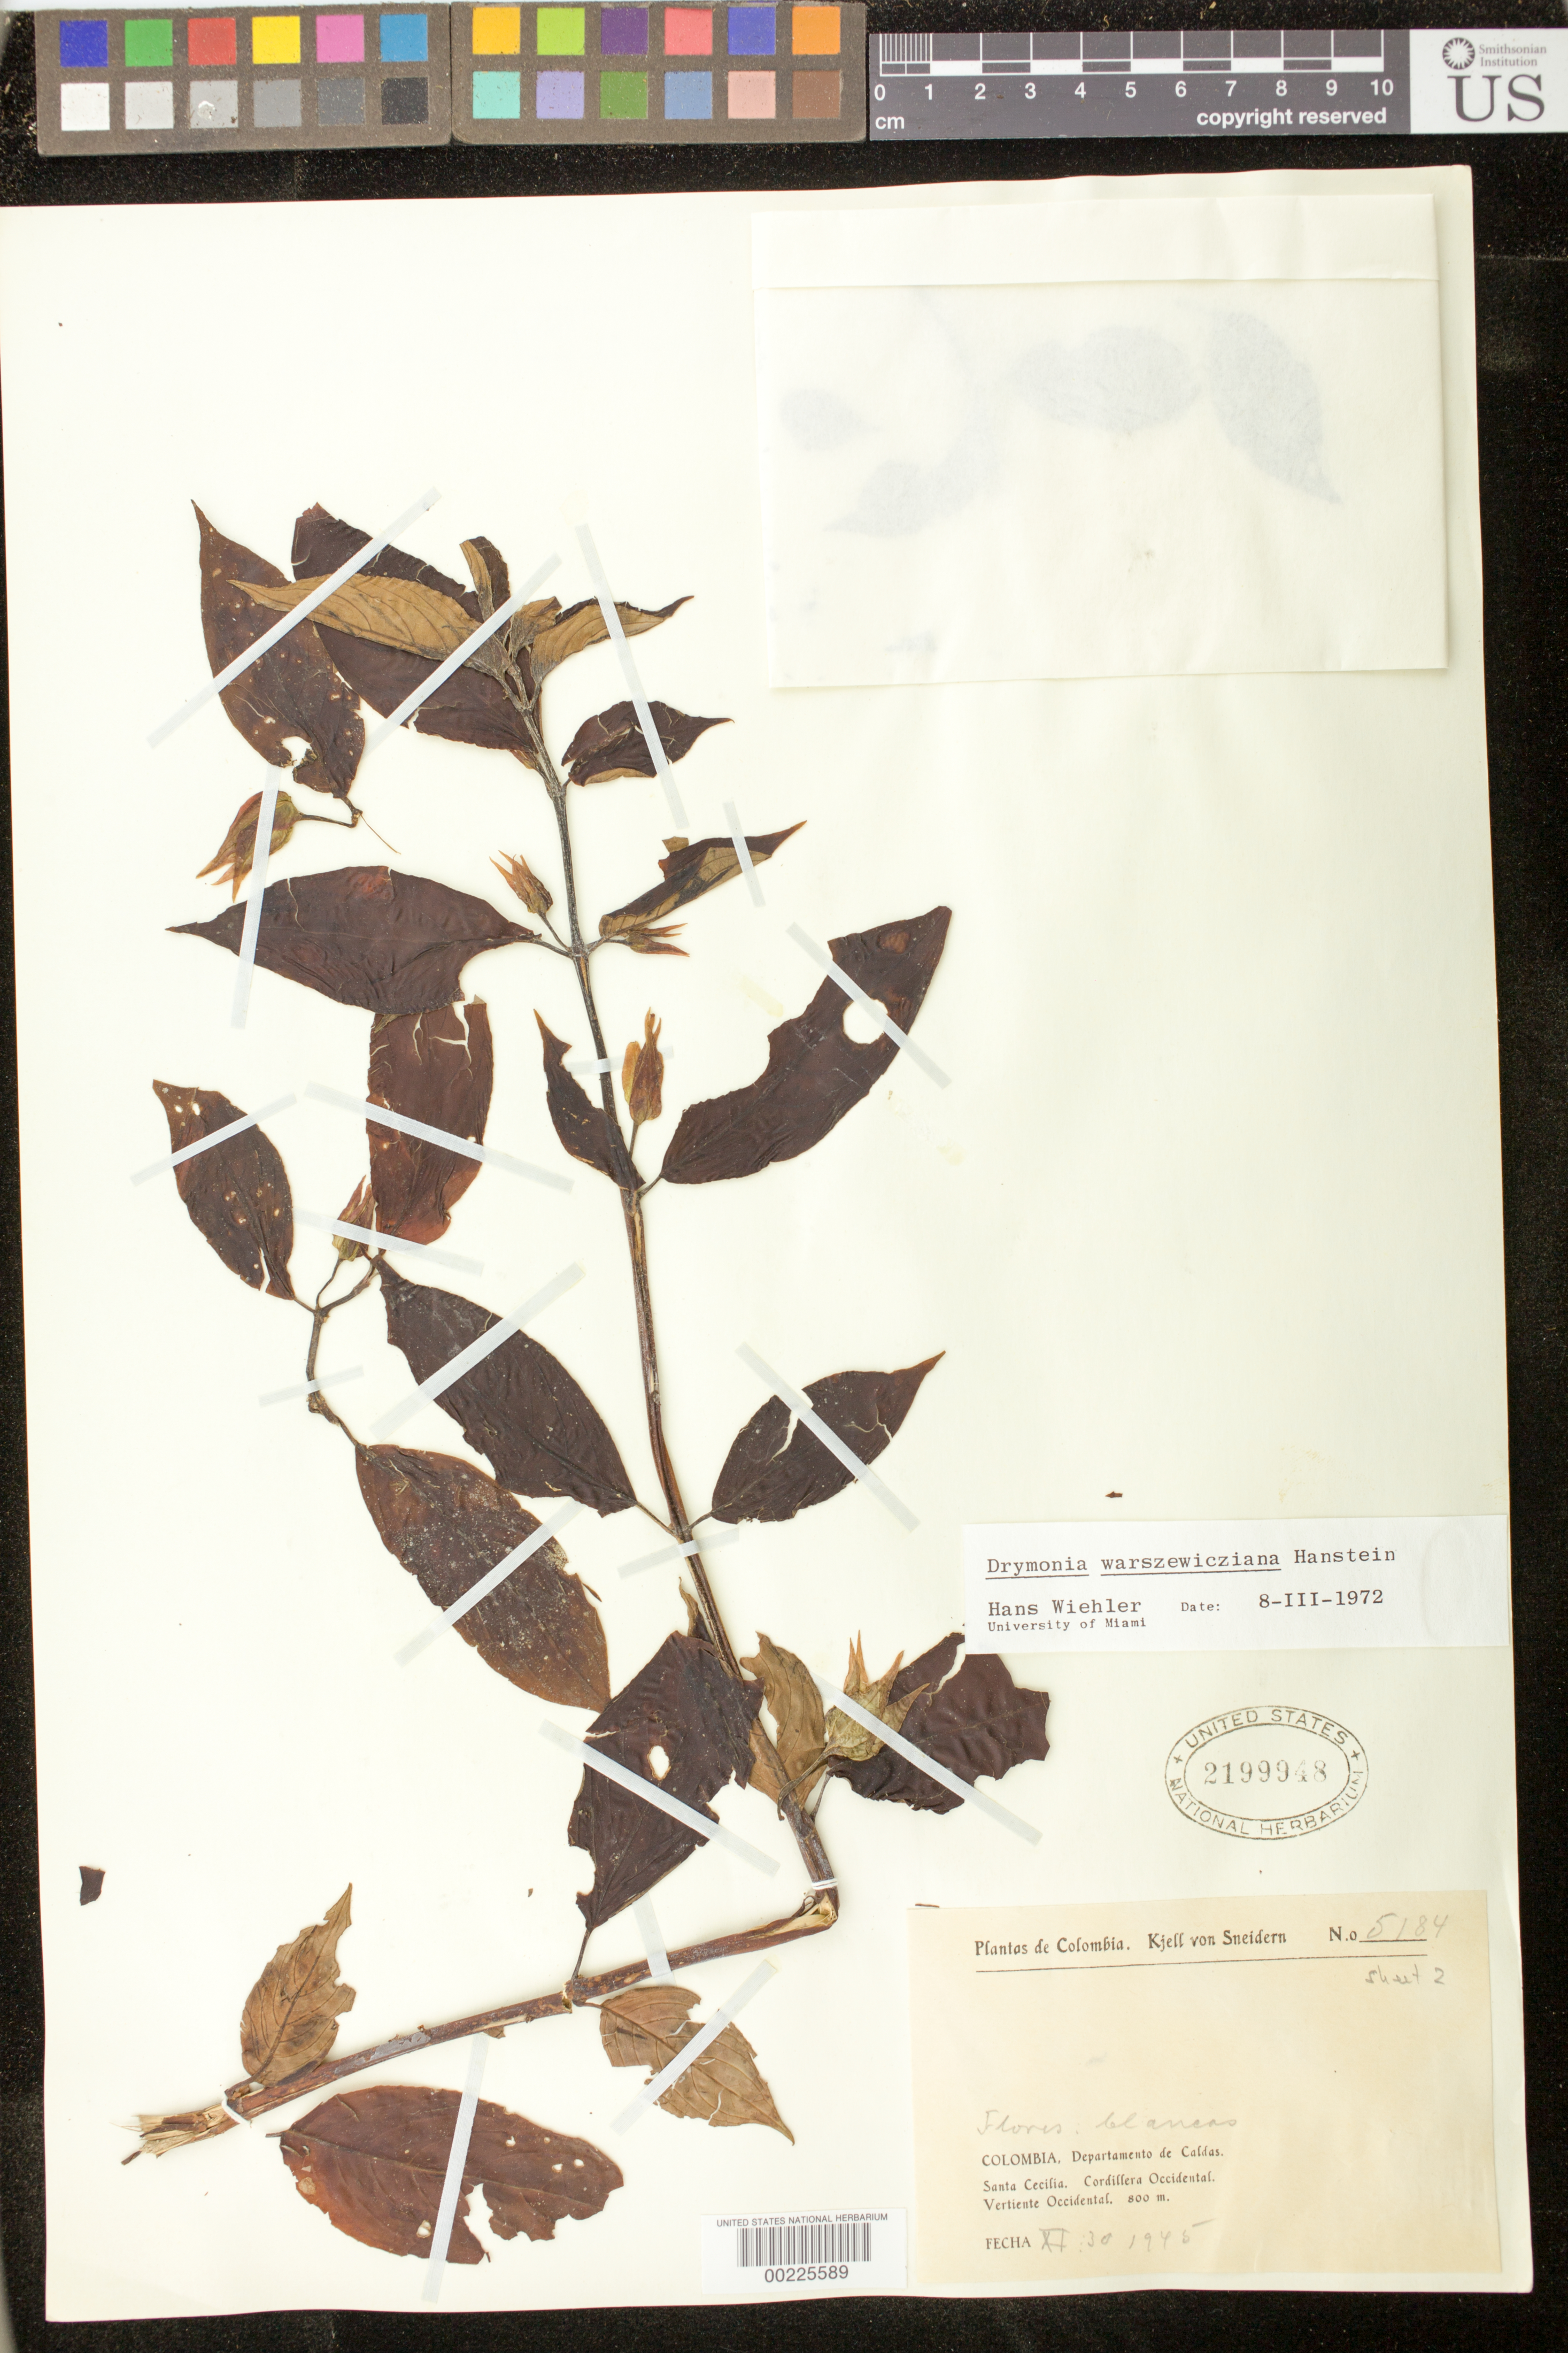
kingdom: Plantae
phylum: Tracheophyta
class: Magnoliopsida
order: Lamiales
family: Gesneriaceae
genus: Drymonia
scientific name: Drymonia warszewicziana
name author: Hanst.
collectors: K. von Sneidern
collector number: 5184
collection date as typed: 30 Nov 1945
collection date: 1945-11-30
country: Colombia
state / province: Caldas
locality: Santa Cecilia, Cordillera Occidental, western slope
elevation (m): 800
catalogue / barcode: US 2199948